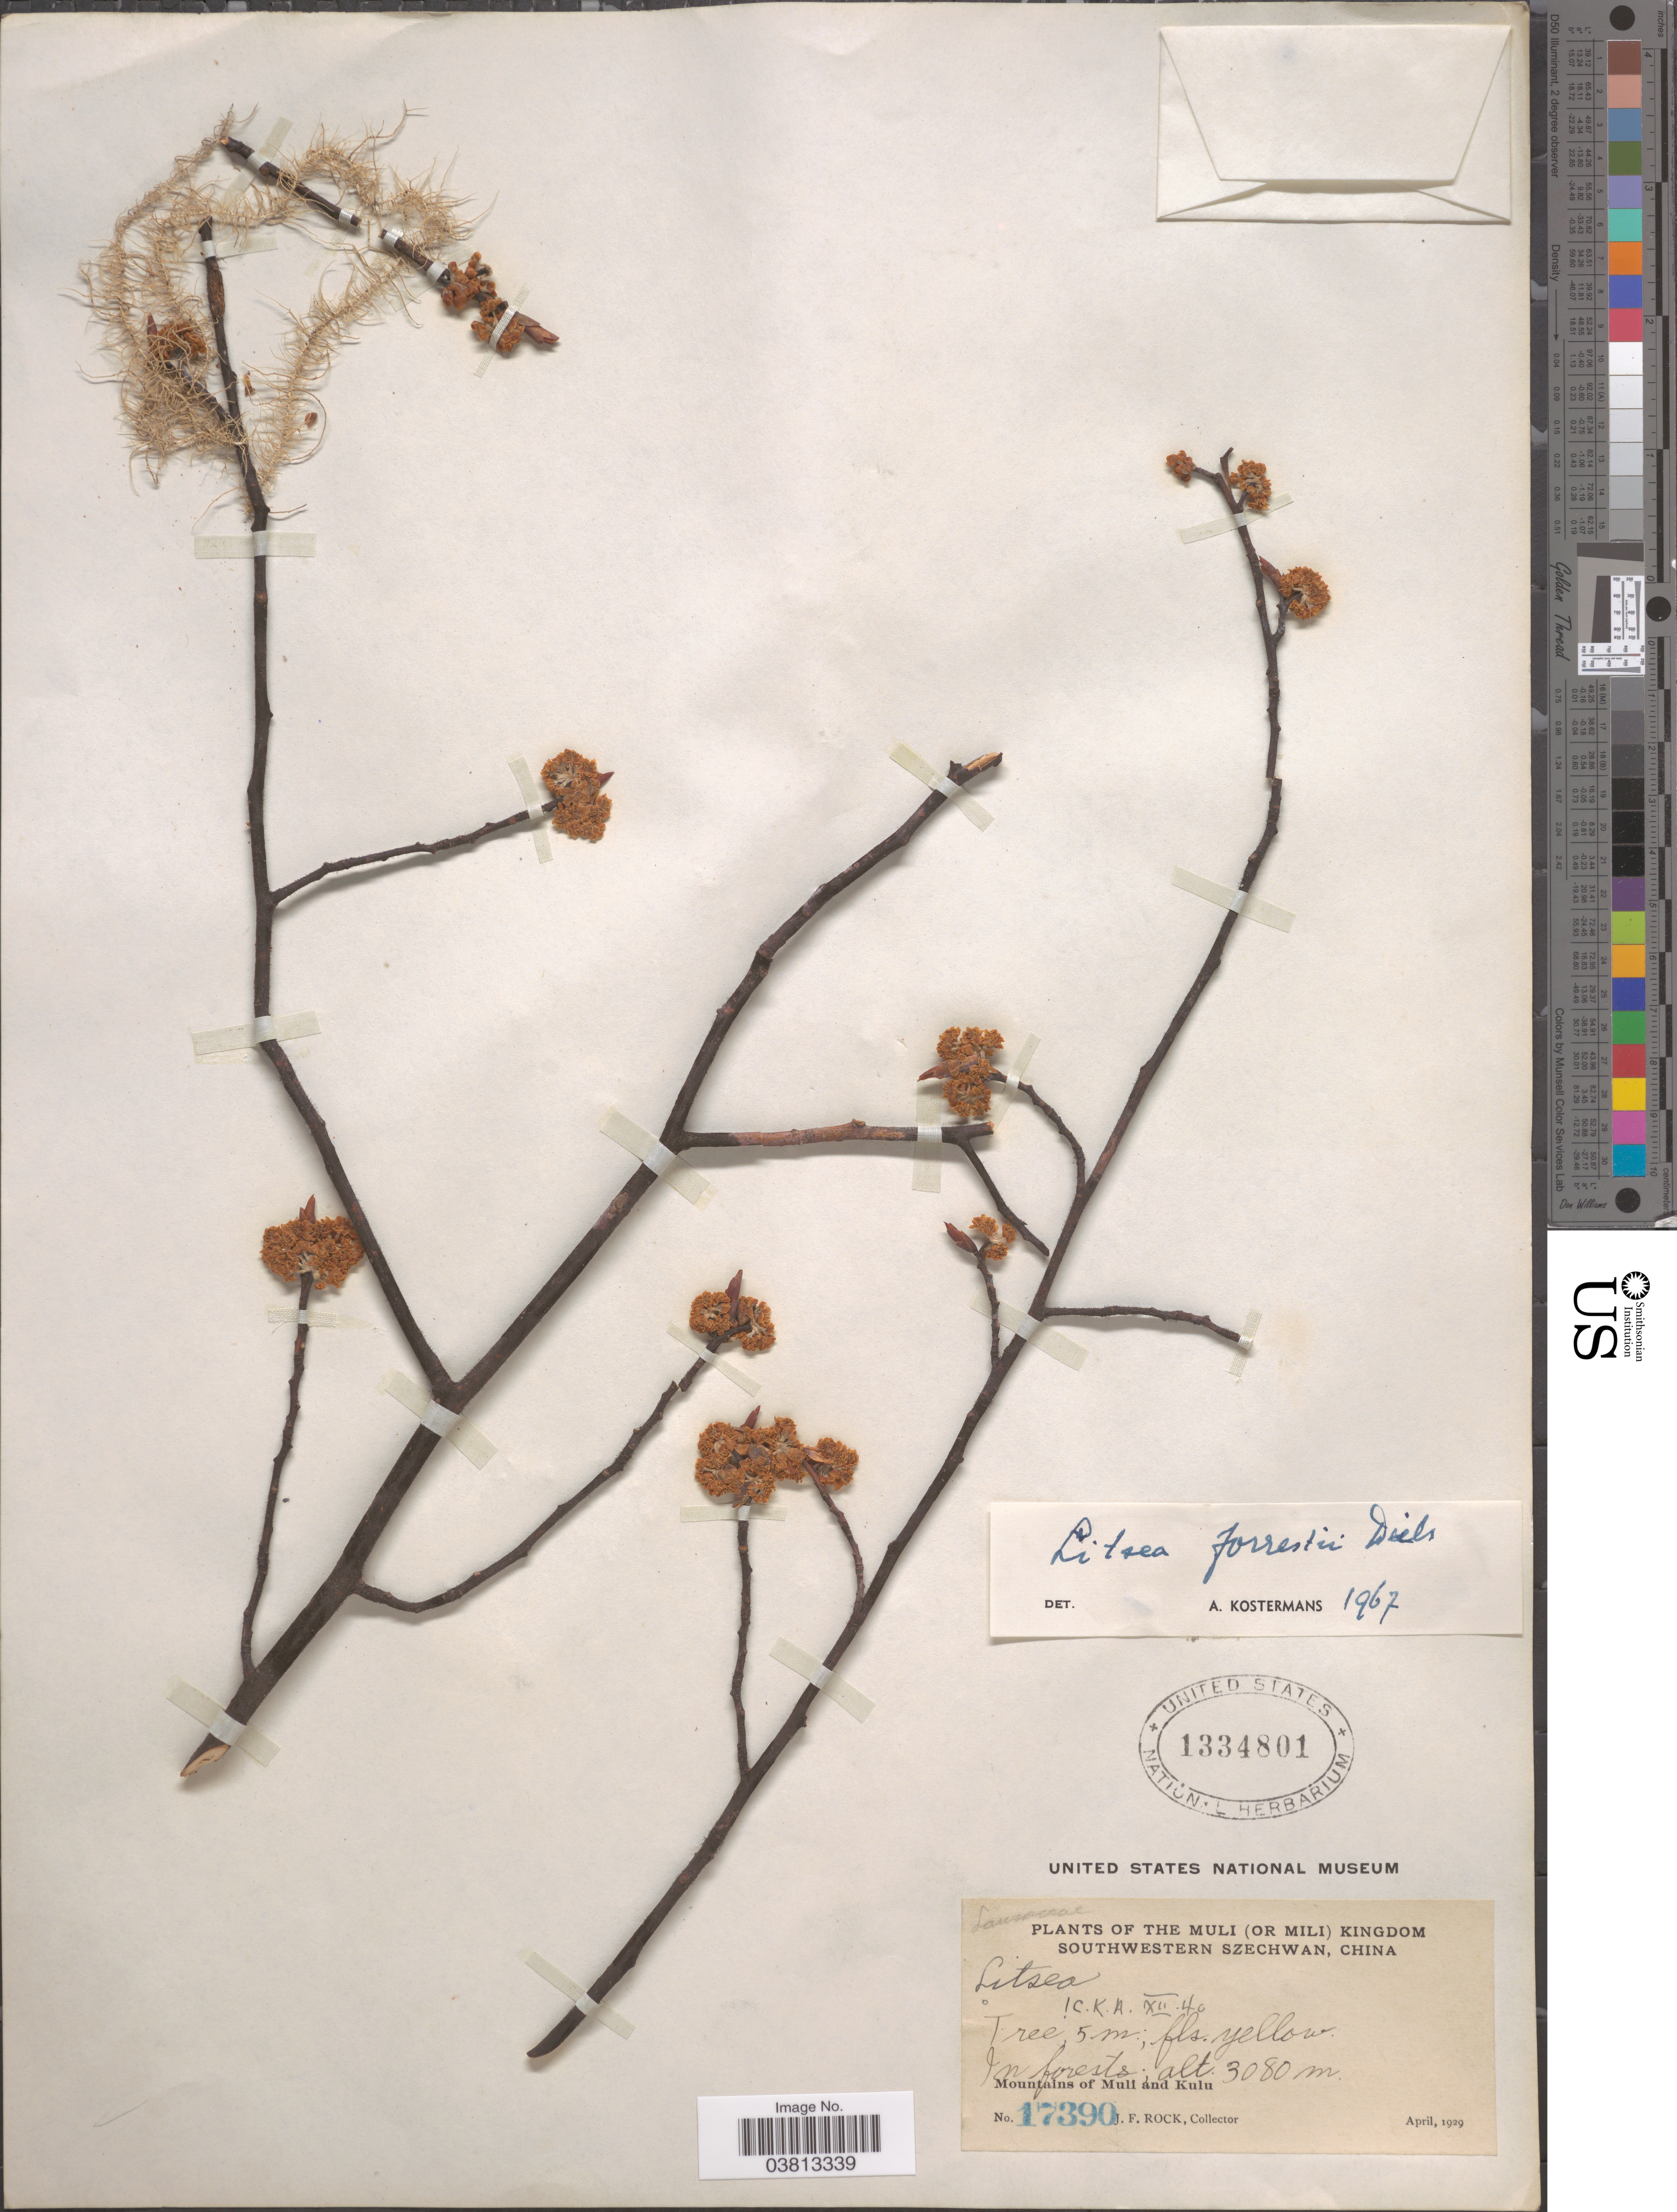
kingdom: Plantae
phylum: Tracheophyta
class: Magnoliopsida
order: Laurales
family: Lauraceae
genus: Litsea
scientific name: Litsea forrestii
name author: Diels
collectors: J. Rock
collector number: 17390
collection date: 1929-04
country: China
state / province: Sichuan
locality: Muli (or Mili) Kingdom Southwestern Szechwan. In forests. Mountains of Muli and Kulu.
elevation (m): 3080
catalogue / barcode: US 1334801